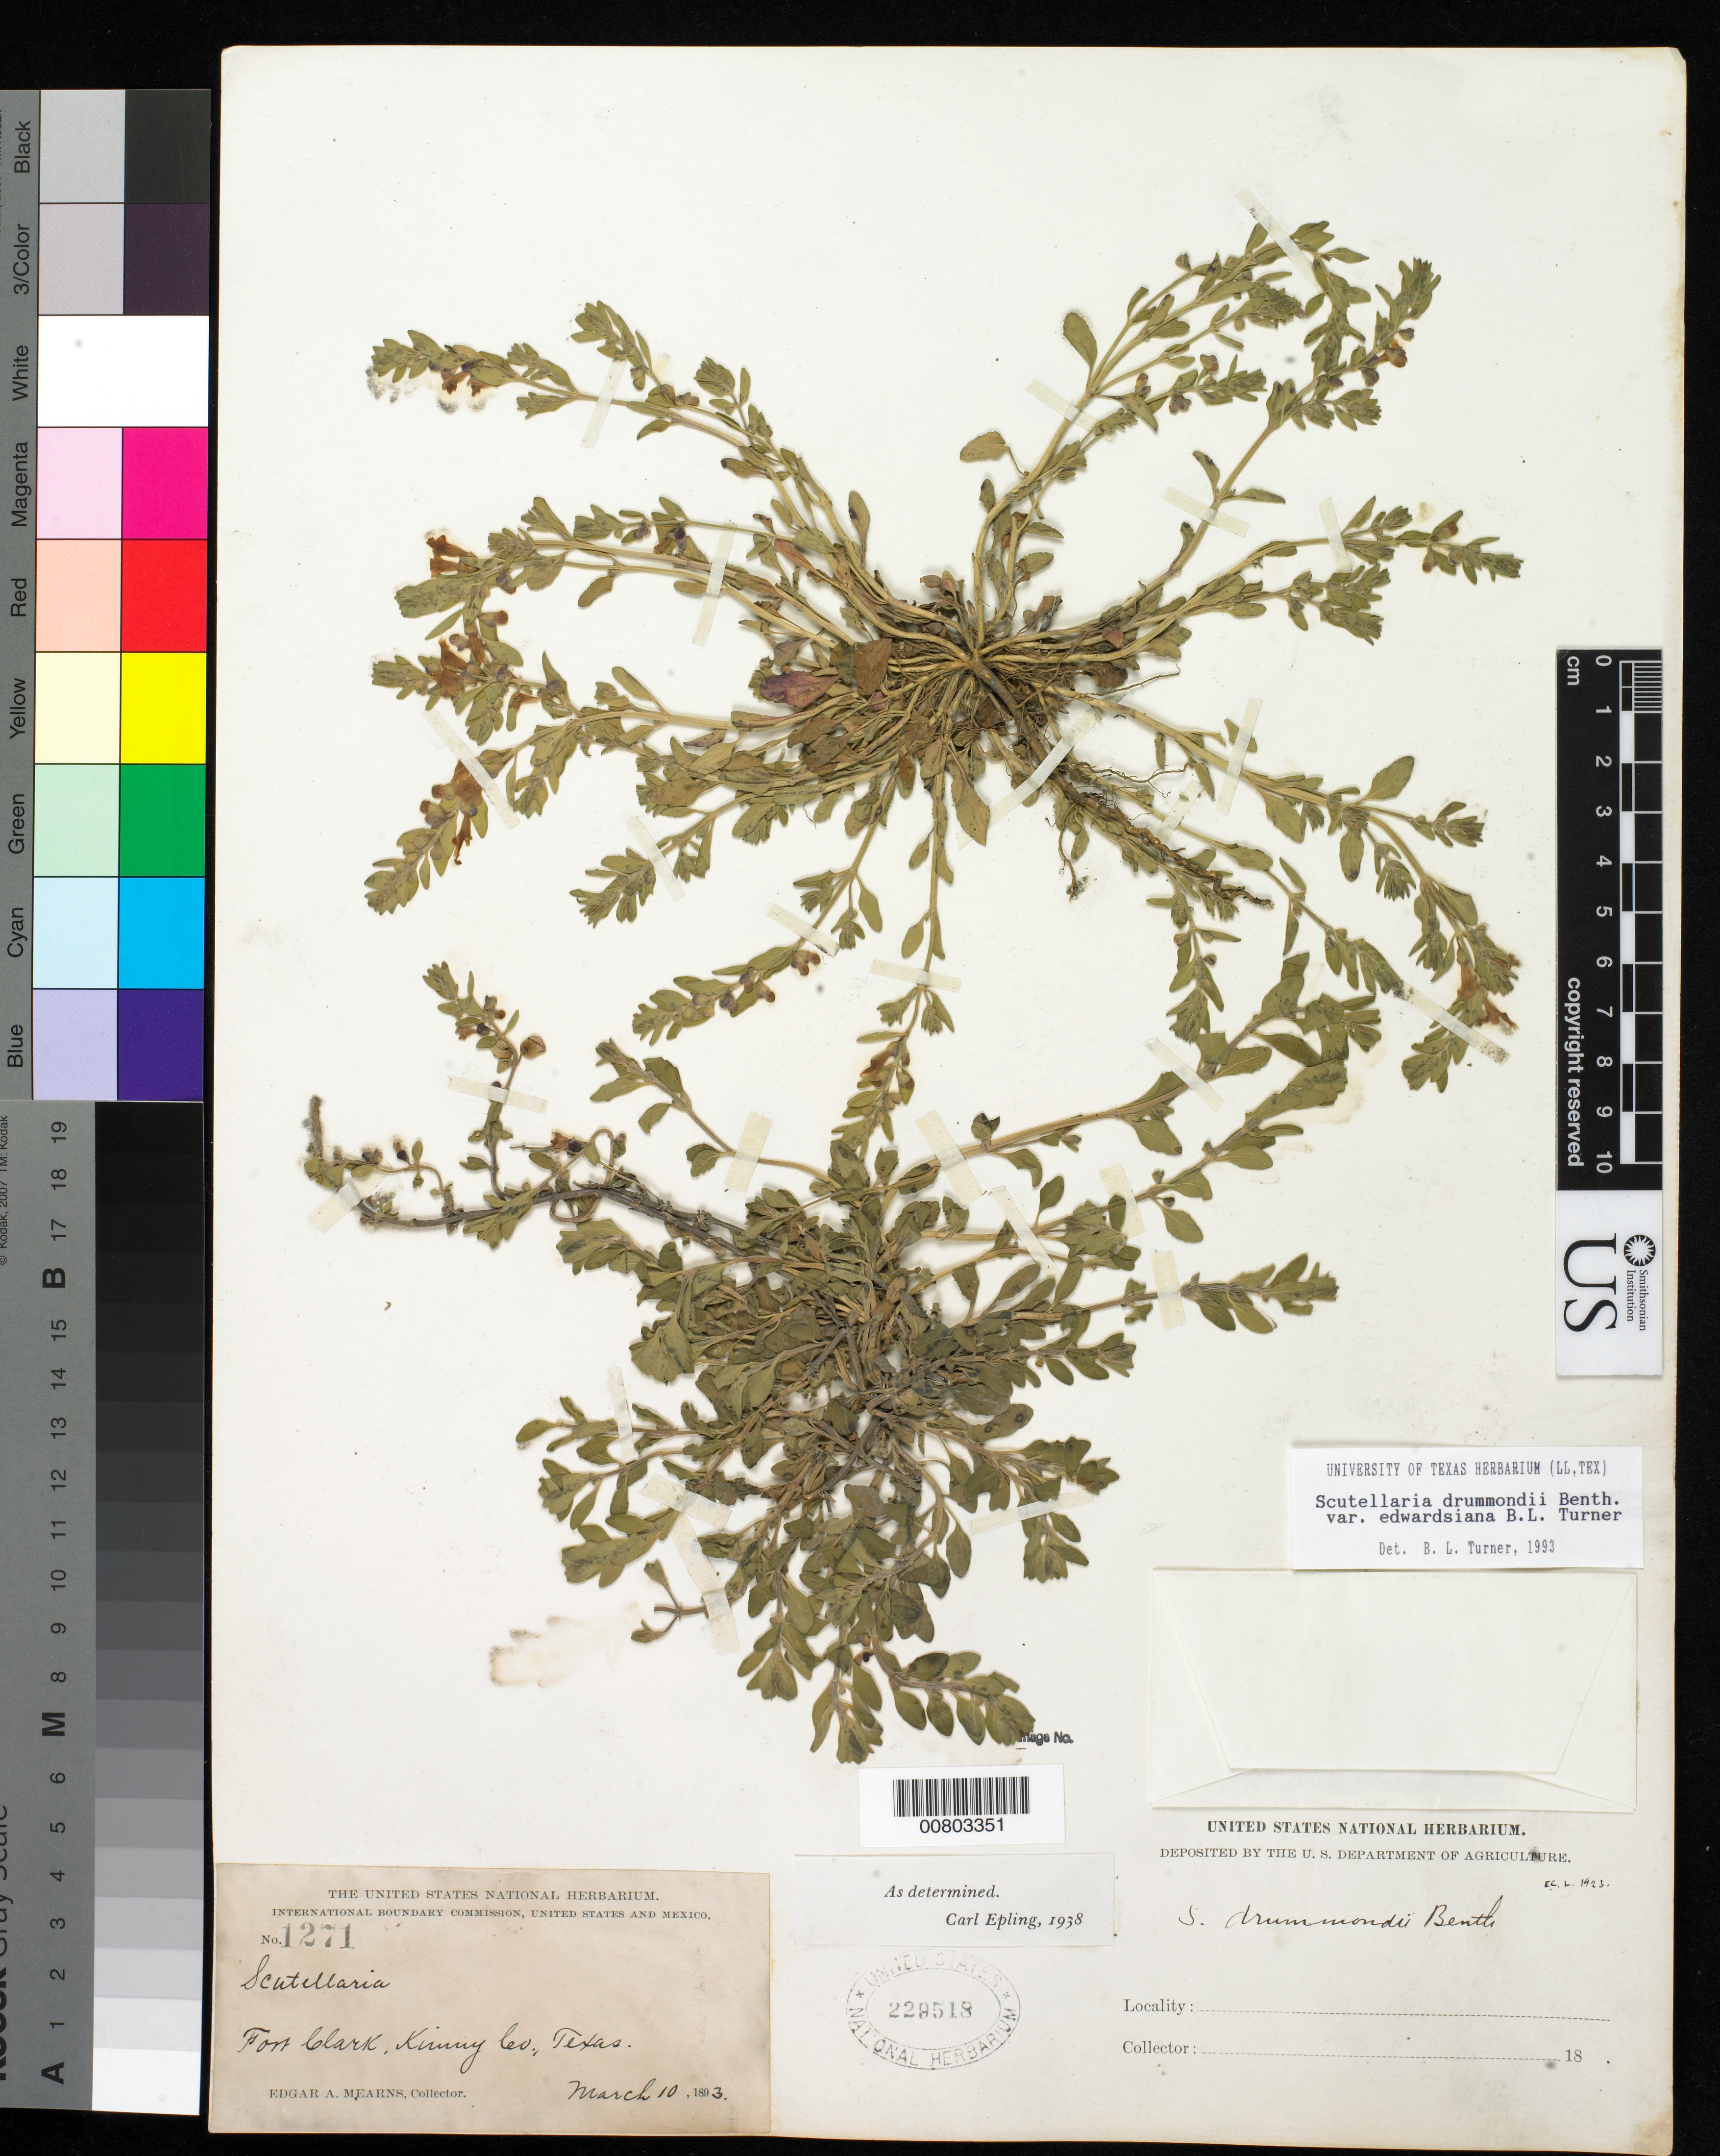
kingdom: Plantae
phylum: Tracheophyta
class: Magnoliopsida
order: Lamiales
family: Lamiaceae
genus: Scutellaria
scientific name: Scutellaria drummondii var. edwardsiana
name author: Benth.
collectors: E. A. Mearns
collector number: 1271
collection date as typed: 10 Mar 1893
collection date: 1893-03-10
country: United States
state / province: Texas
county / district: Kinney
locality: Fort Clark, Kinney County, Texas.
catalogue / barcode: US 229518